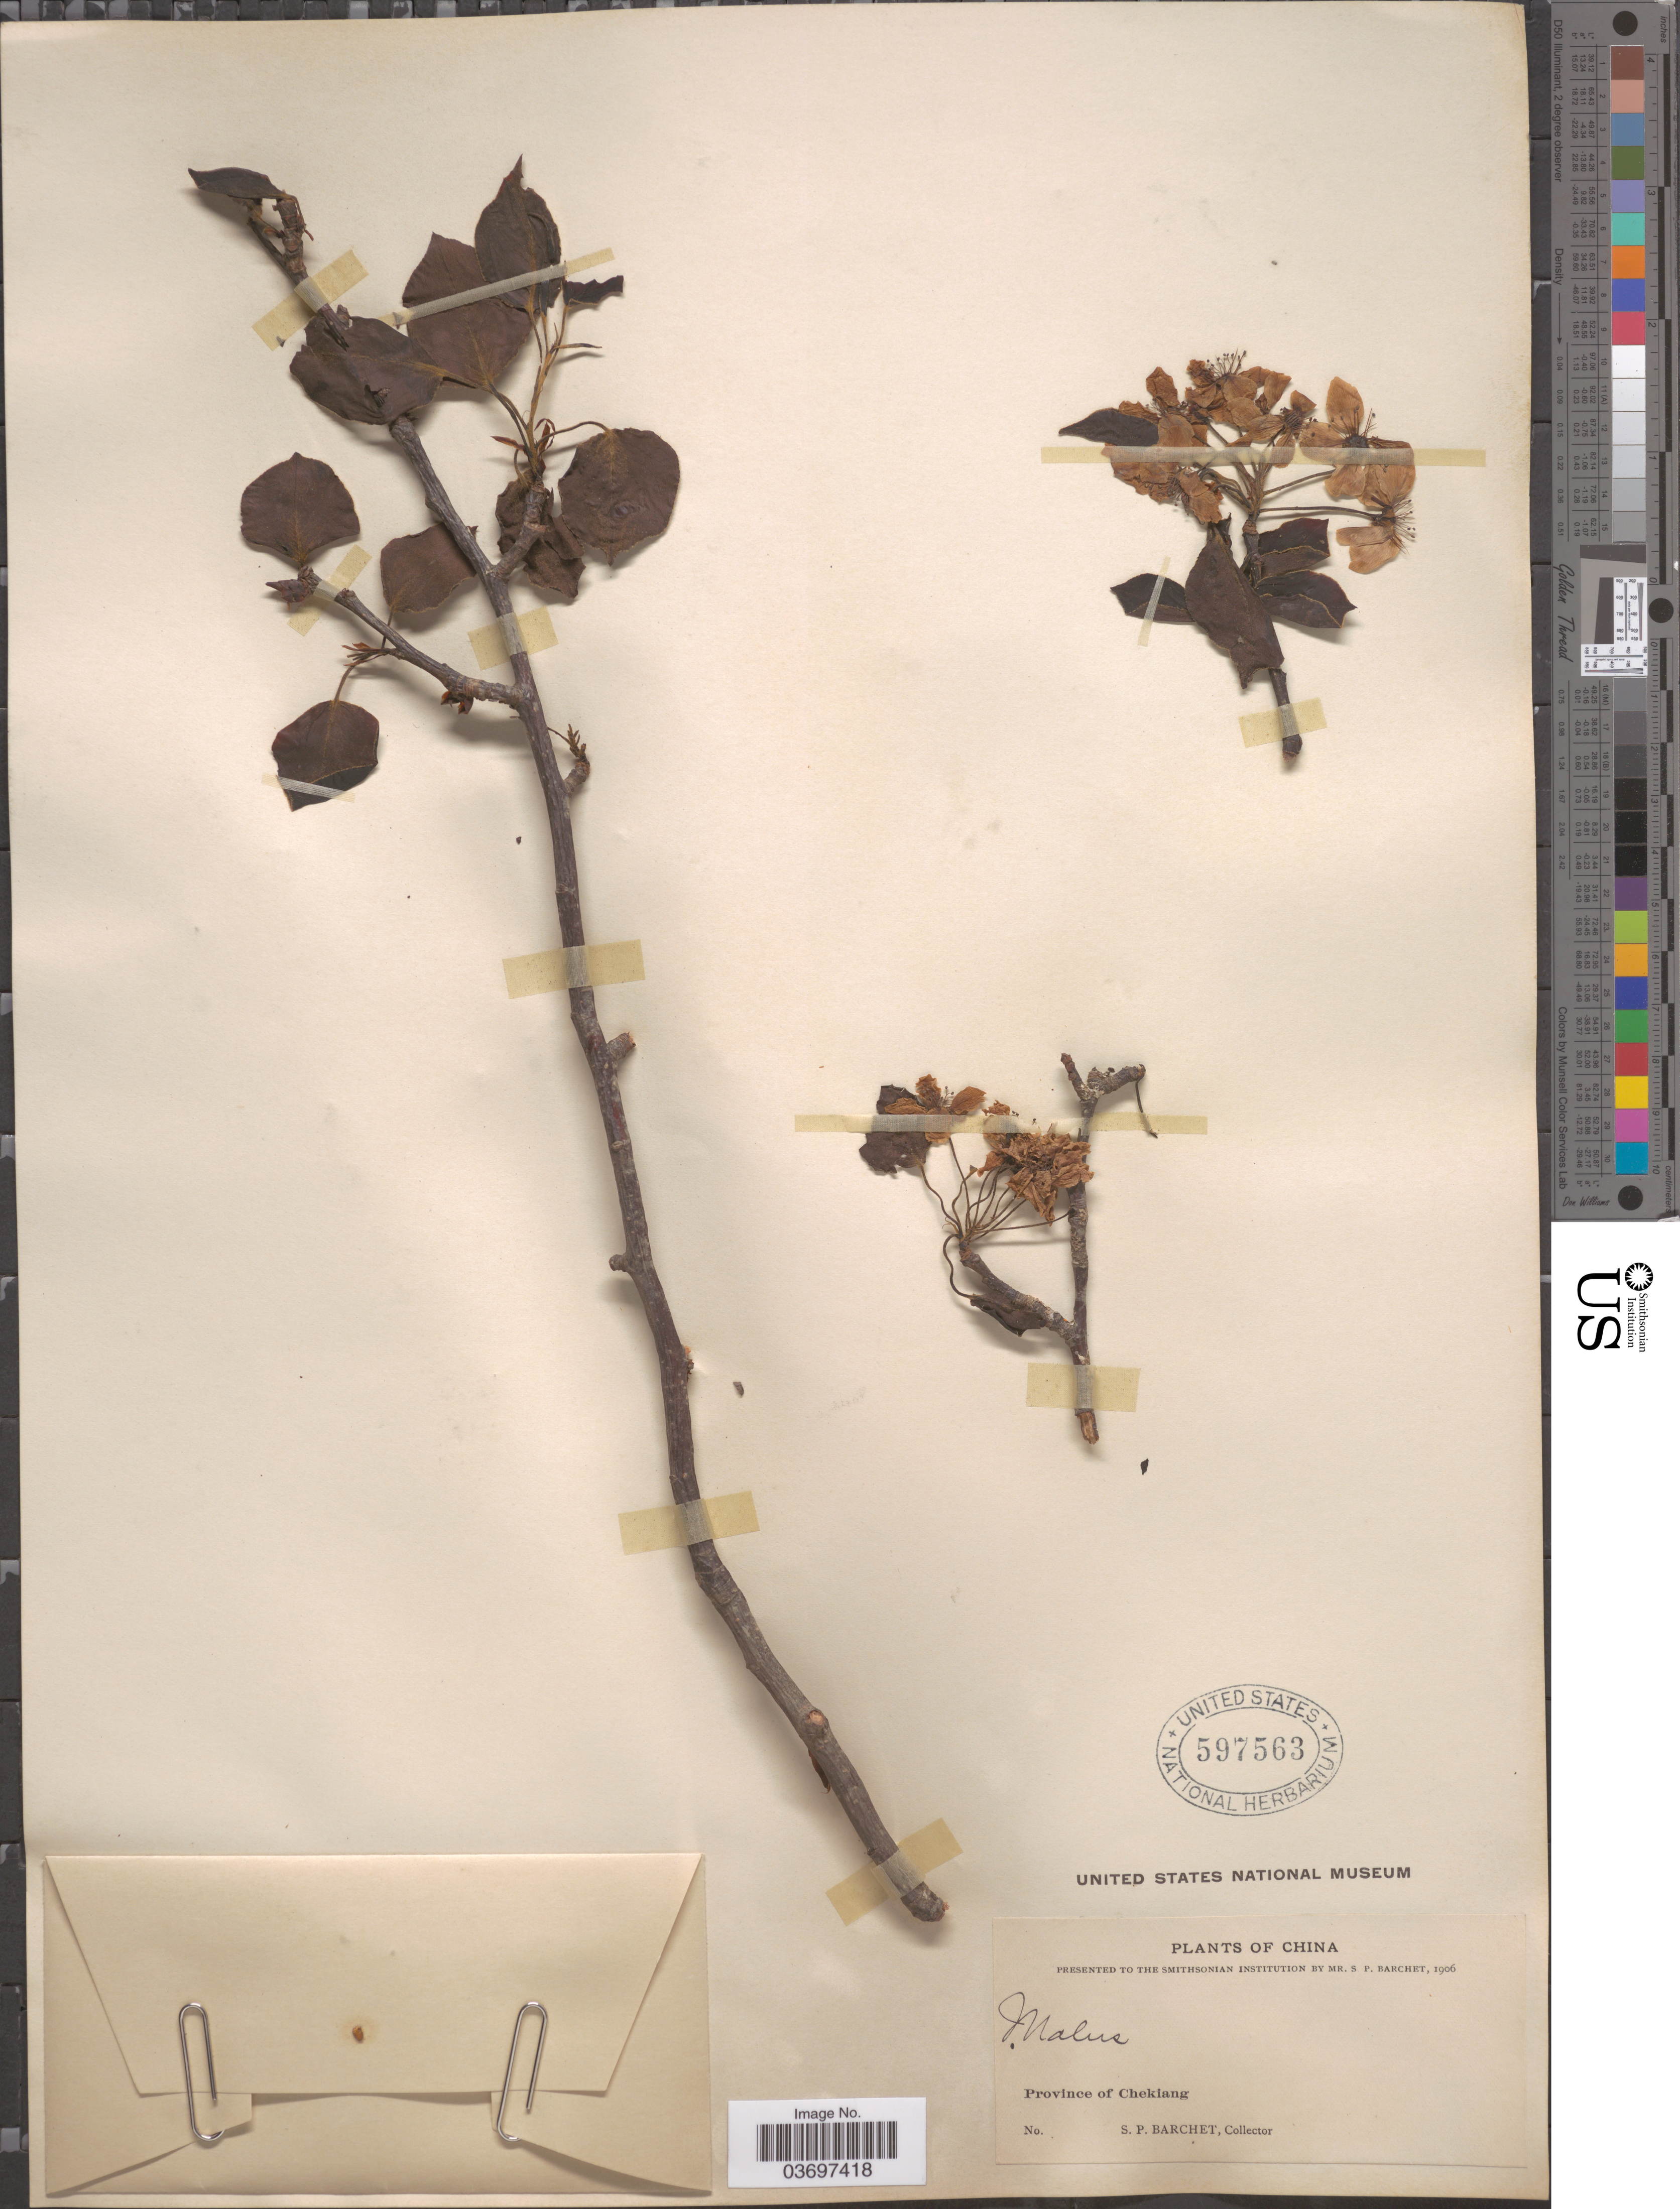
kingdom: Plantae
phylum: Tracheophyta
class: Magnoliopsida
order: Rosales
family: Rosaceae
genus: Malus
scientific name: Malus sp.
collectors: S. P. Barchet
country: China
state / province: Zhejiang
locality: Province of Chekiang.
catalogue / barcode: US 597563